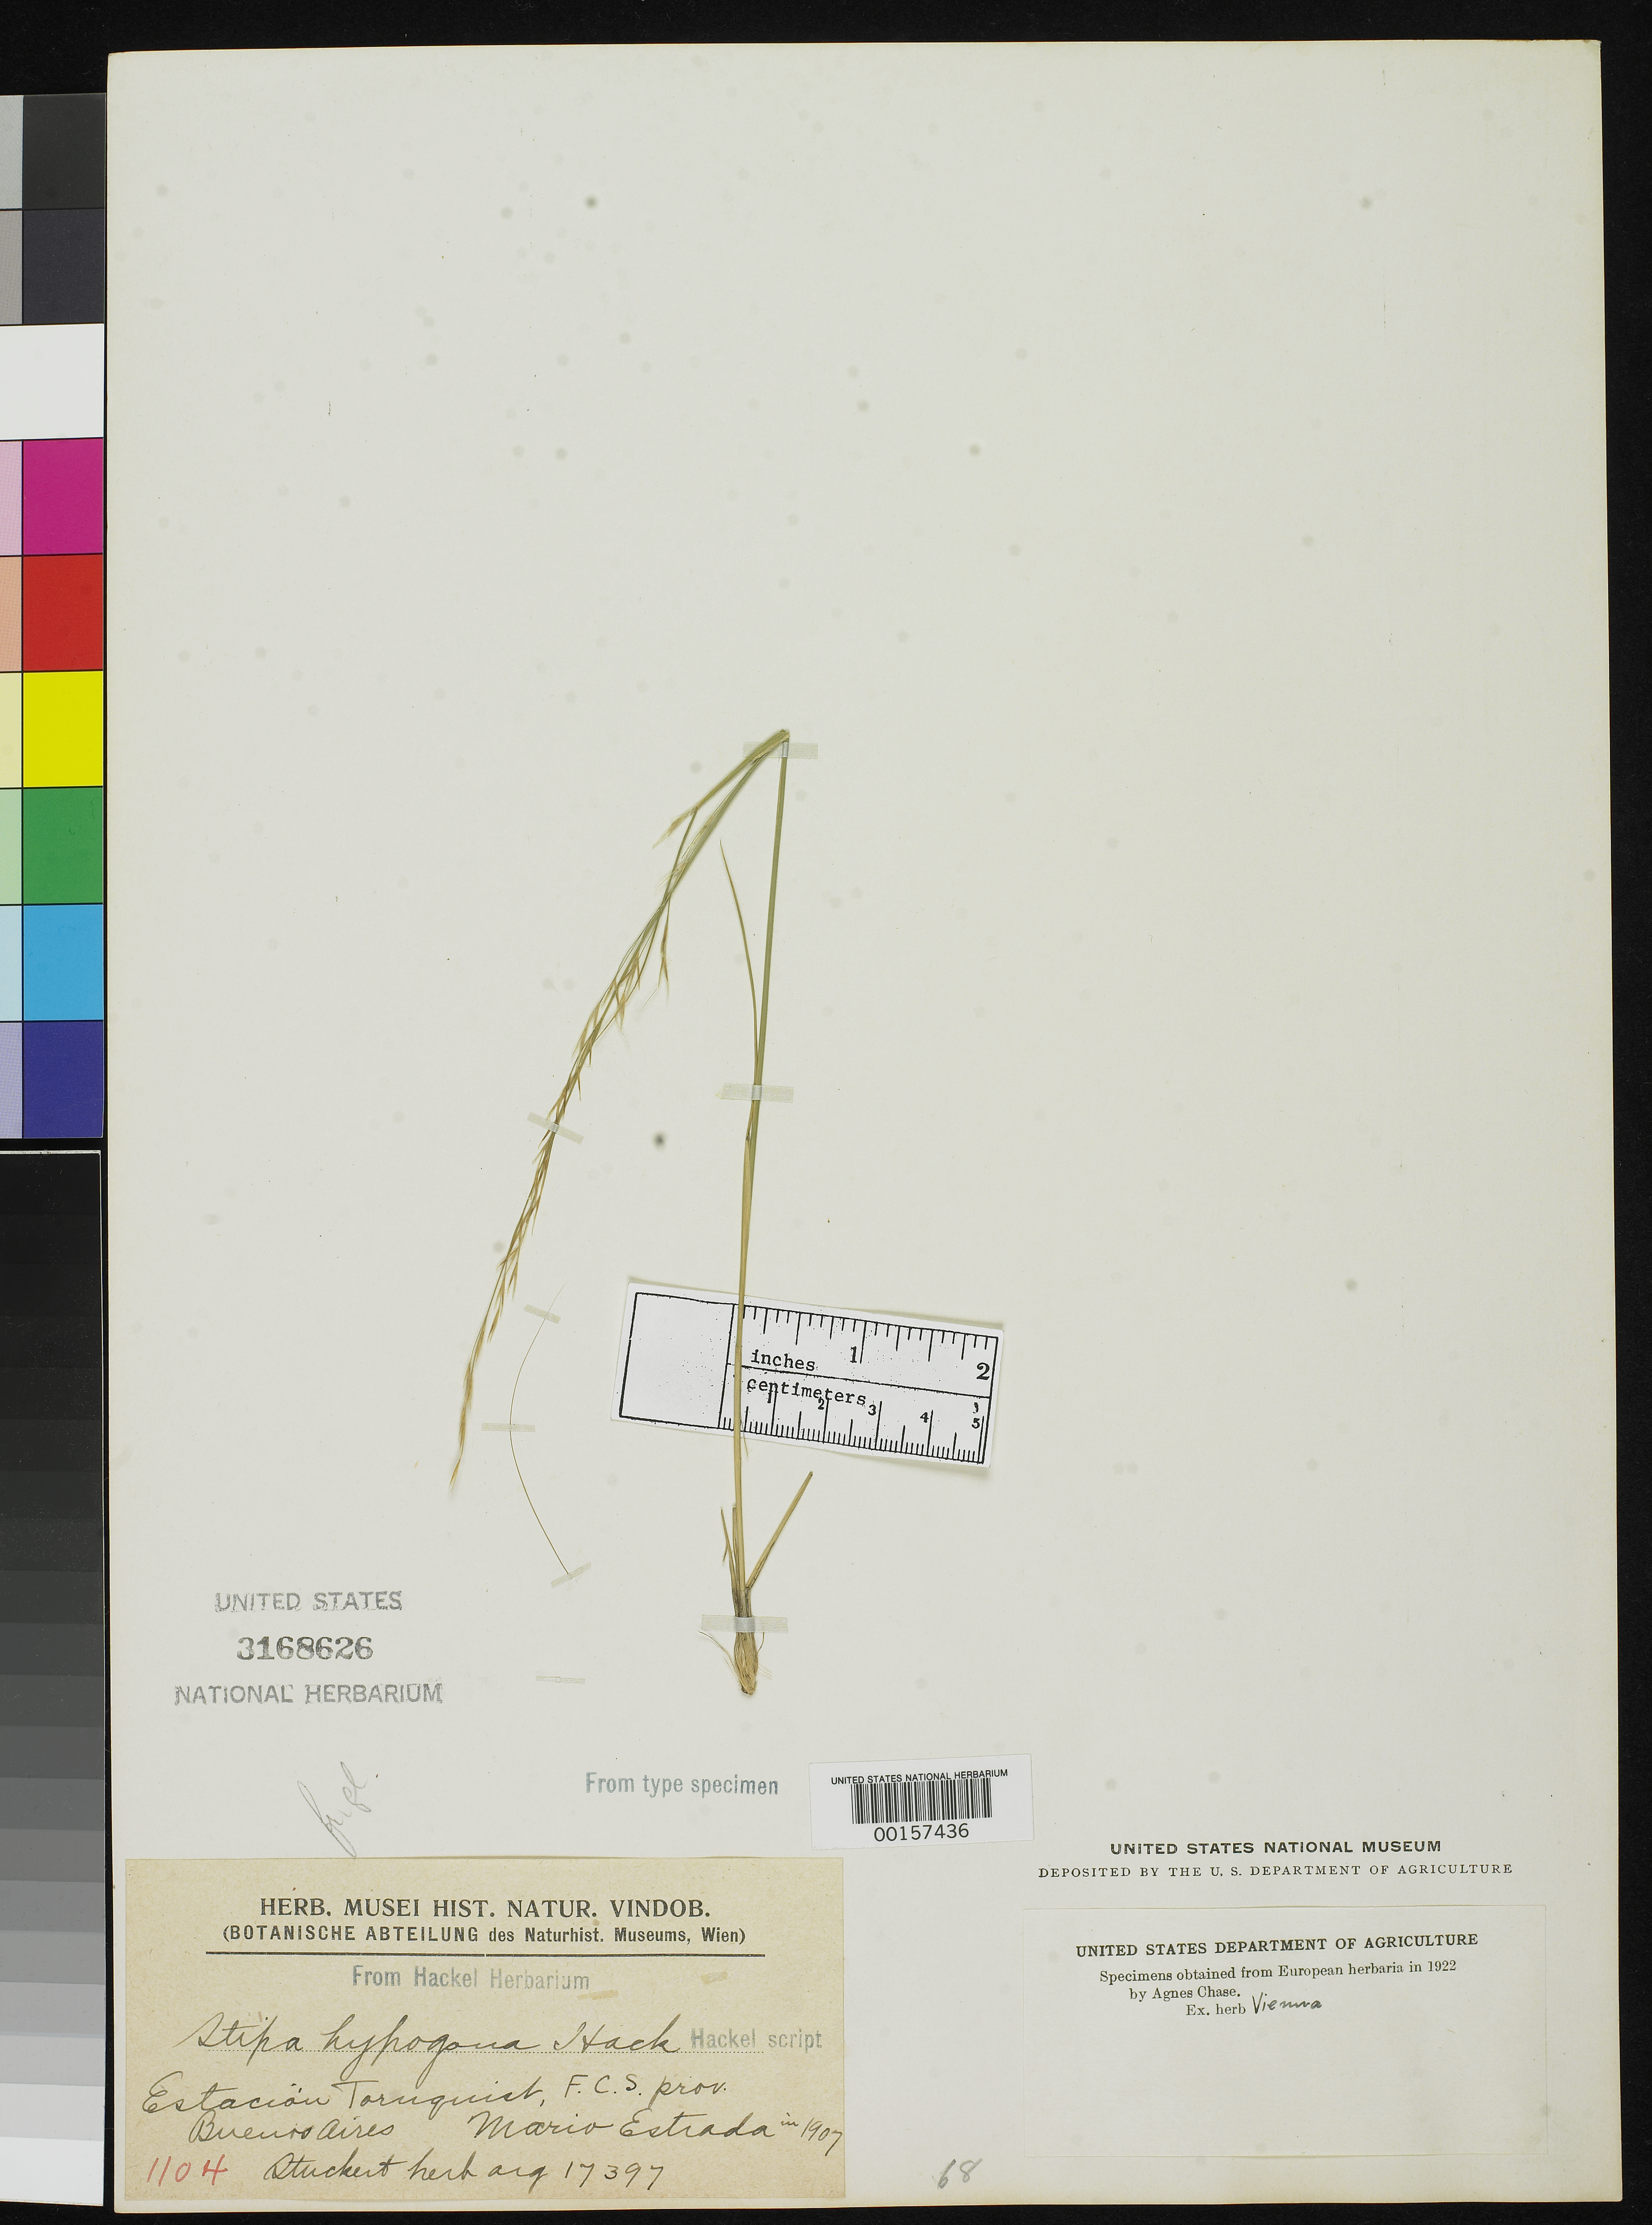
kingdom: Plantae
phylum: Tracheophyta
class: Liliopsida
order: Poales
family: Poaceae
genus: Stipa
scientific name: Stipa hypogona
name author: Hack. in Stuck.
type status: Type Fragment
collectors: M. Estrada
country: Argentina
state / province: Buenos Aires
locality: Estacion Tornquist.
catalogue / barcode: US 3168626